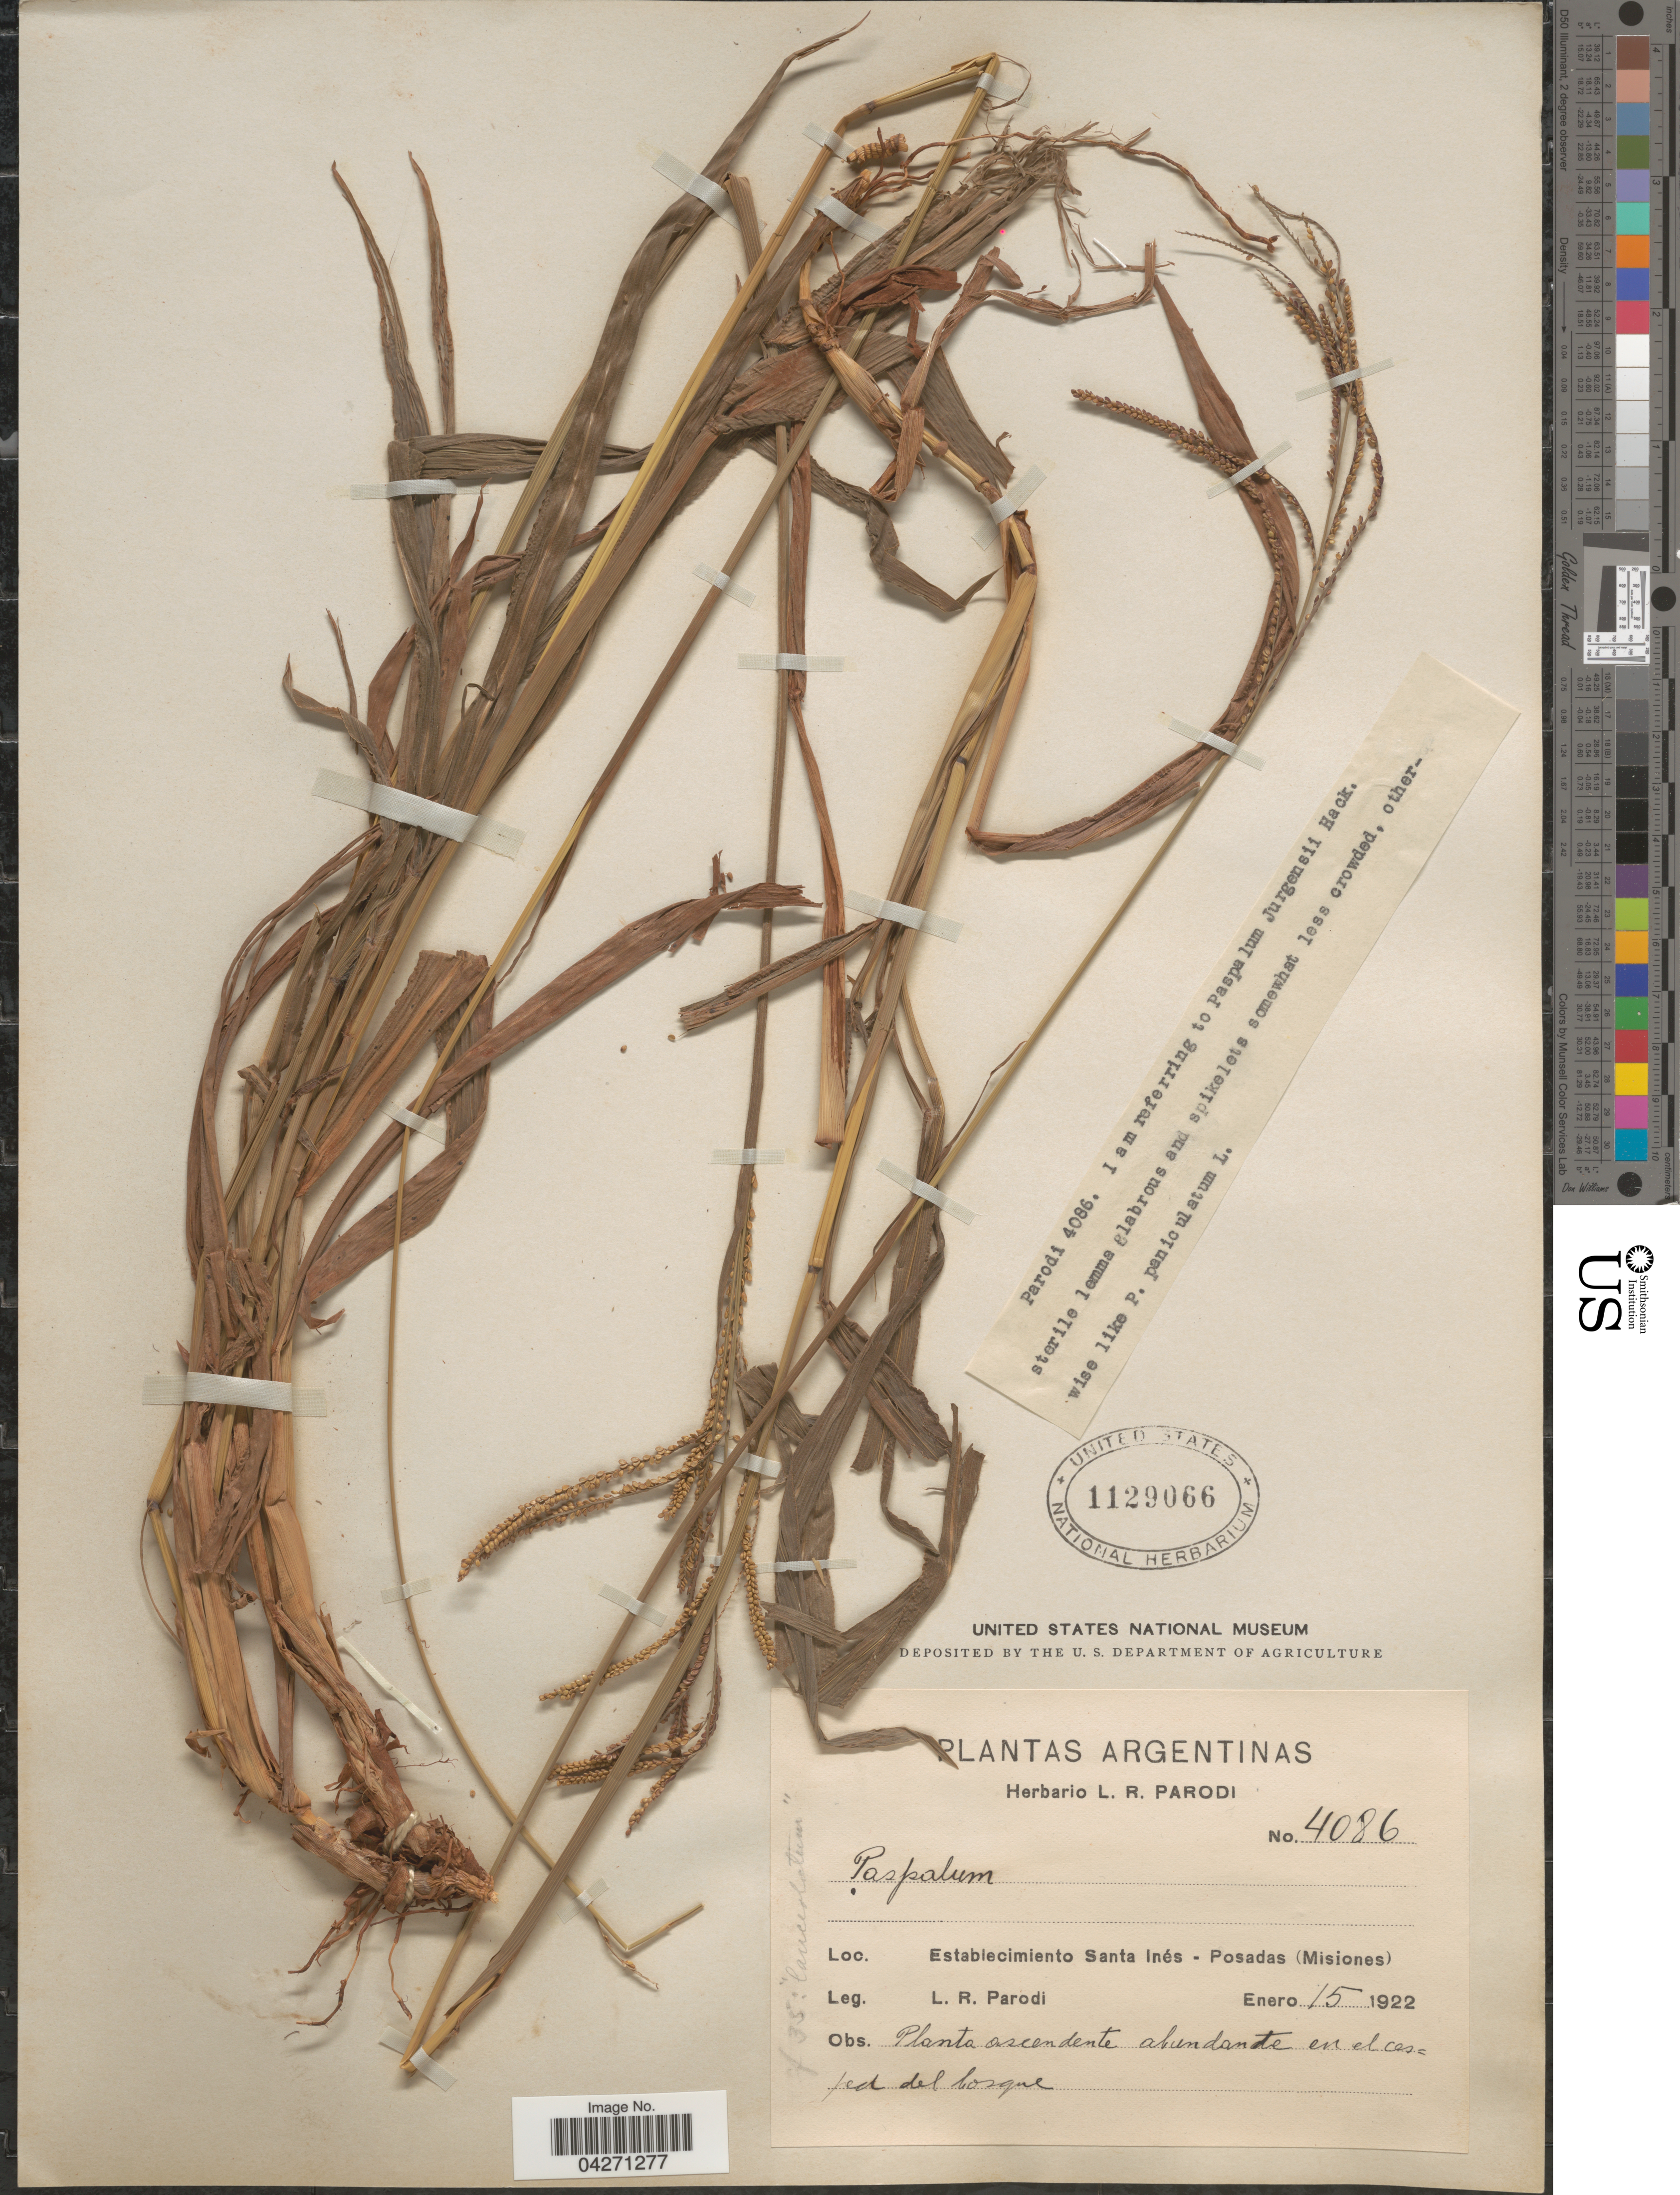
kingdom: Plantae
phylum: Tracheophyta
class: Liliopsida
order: Poales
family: Poaceae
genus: Paspalum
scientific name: Paspalum juergensii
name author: Hack.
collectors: L. R. Parodi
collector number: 4086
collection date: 1922-01-15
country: Argentina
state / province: Misiones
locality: Establecimiento Santa Inés - Posadas.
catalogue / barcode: US 1129066